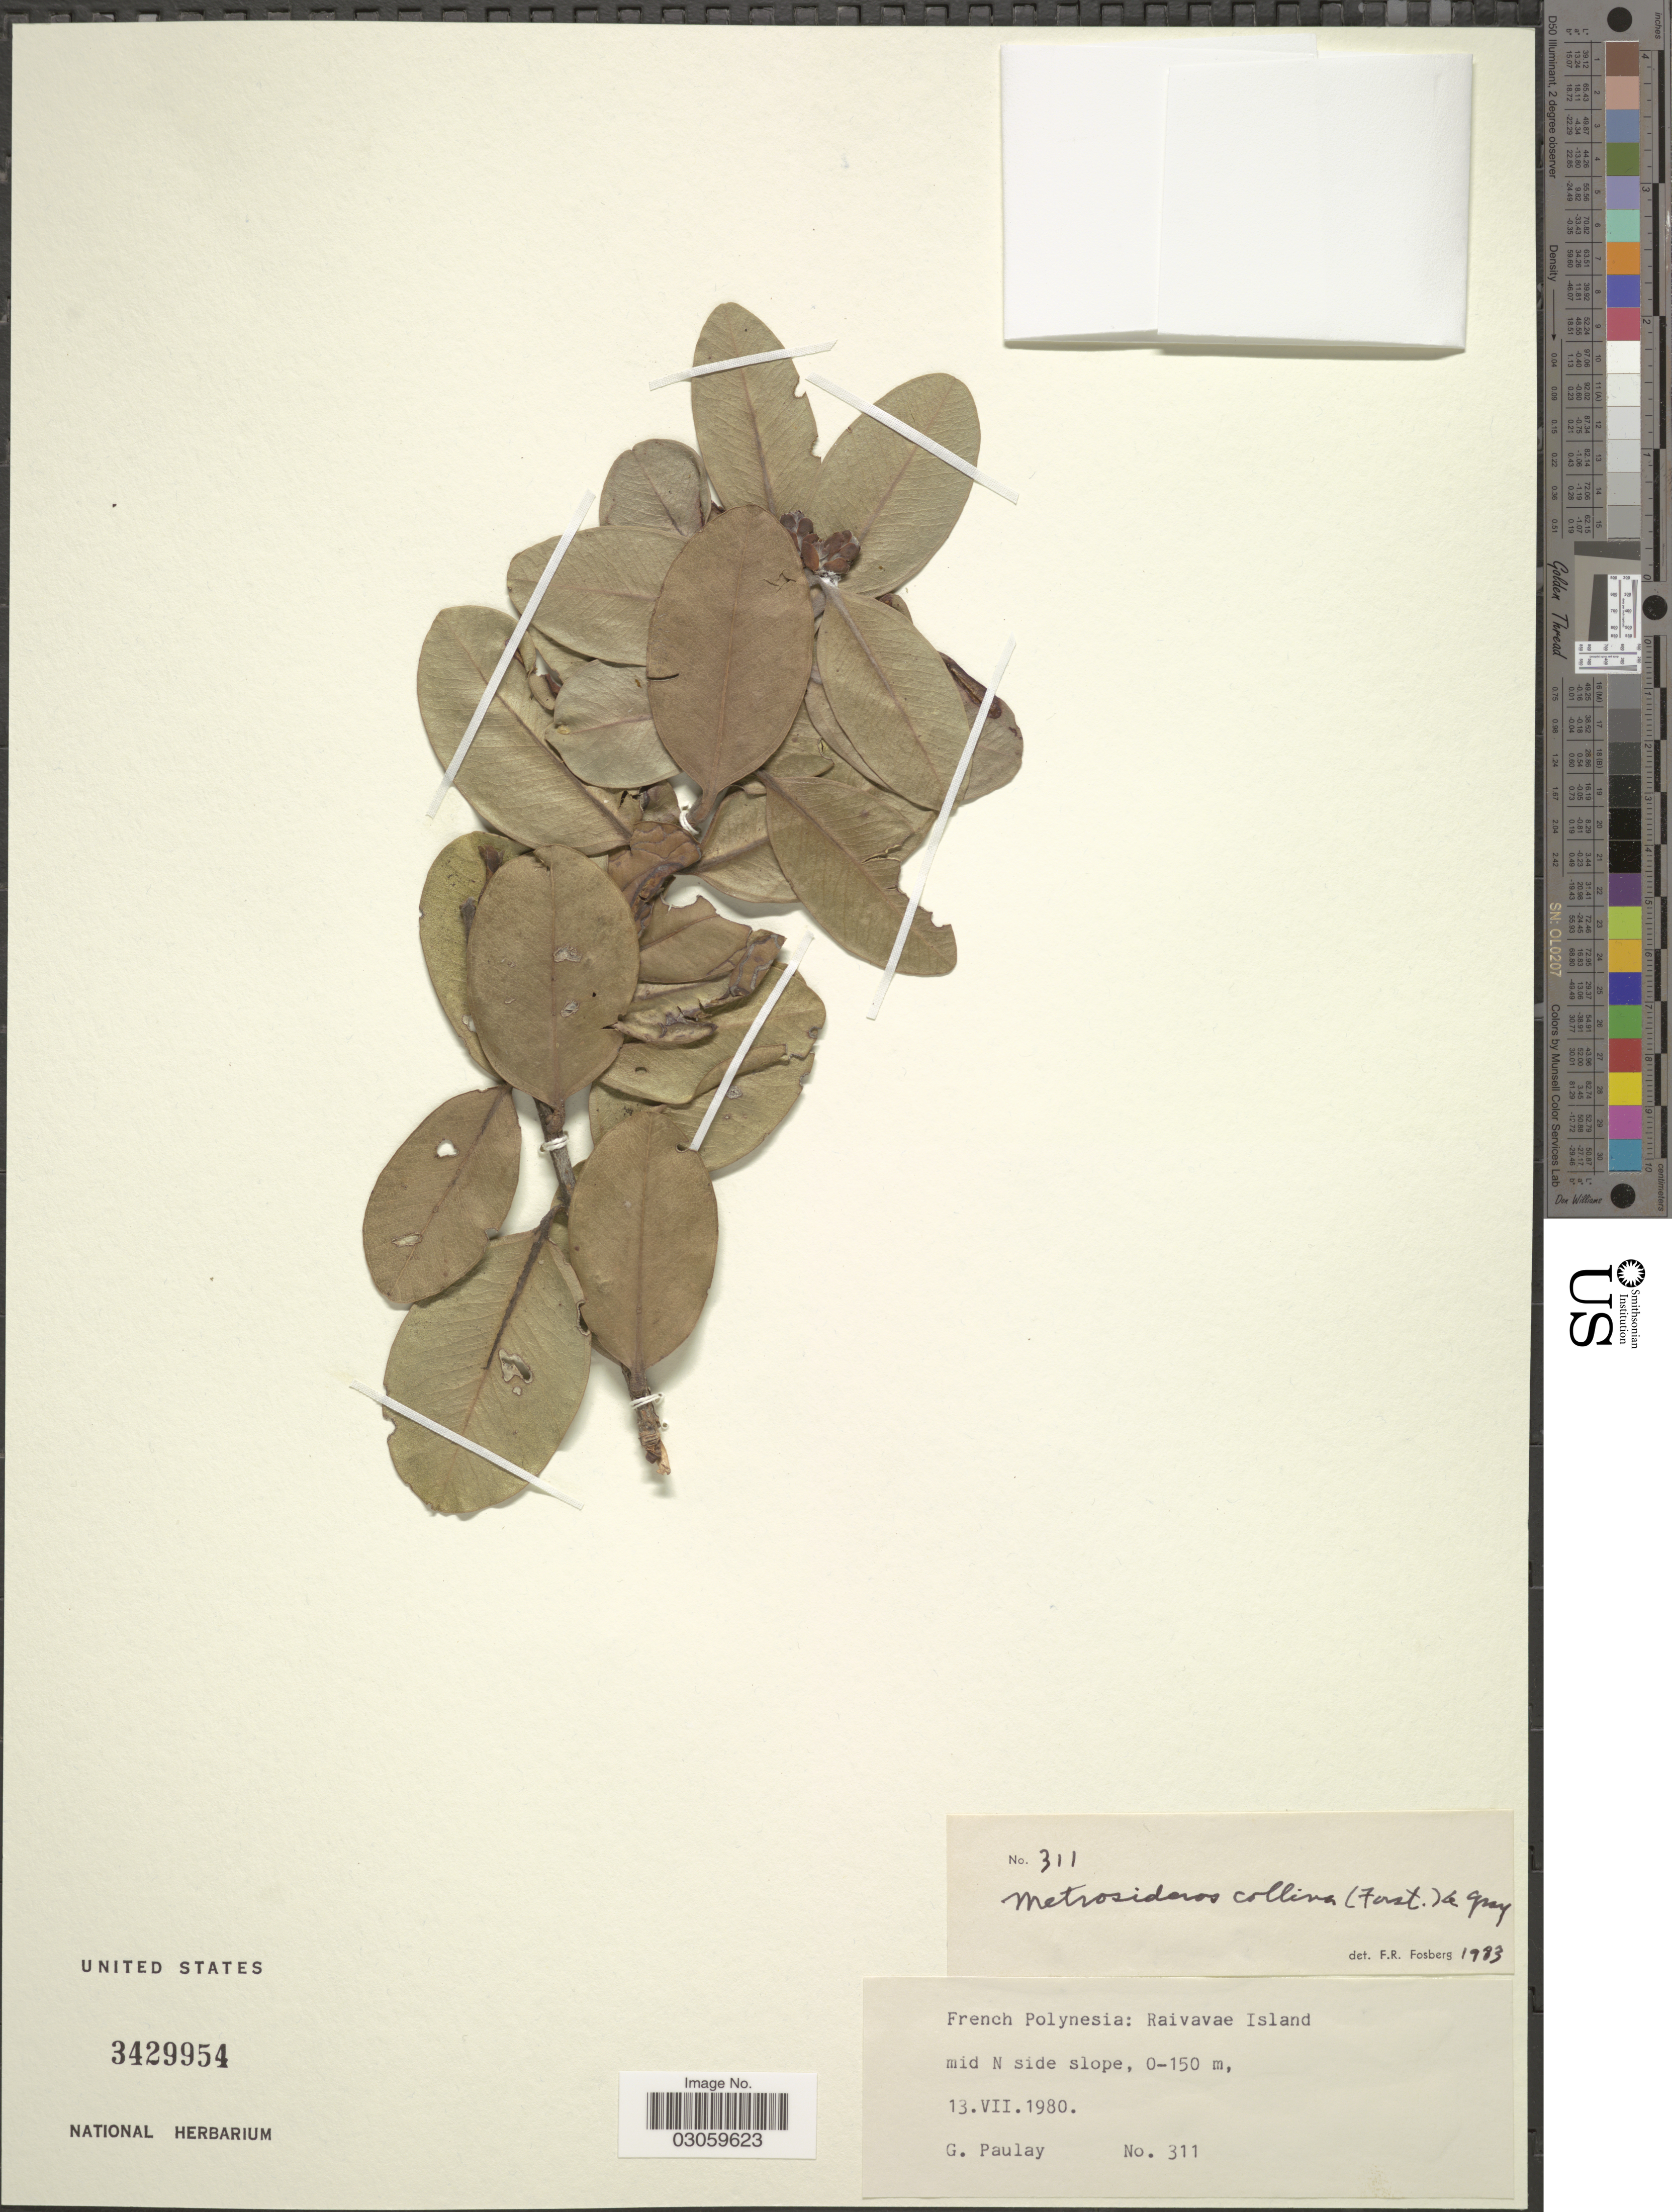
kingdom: Plantae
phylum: Tracheophyta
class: Magnoliopsida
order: Myrtales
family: Myrtaceae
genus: Metrosideros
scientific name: Metrosideros collina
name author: (J.R. Forst. & G. Forst.) A. Gray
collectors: G. Paulay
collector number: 311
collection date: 1980-07-13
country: French Polynesia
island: Raivavae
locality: Raivavae Island, mid N side slope.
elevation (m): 0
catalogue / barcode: US 3429954